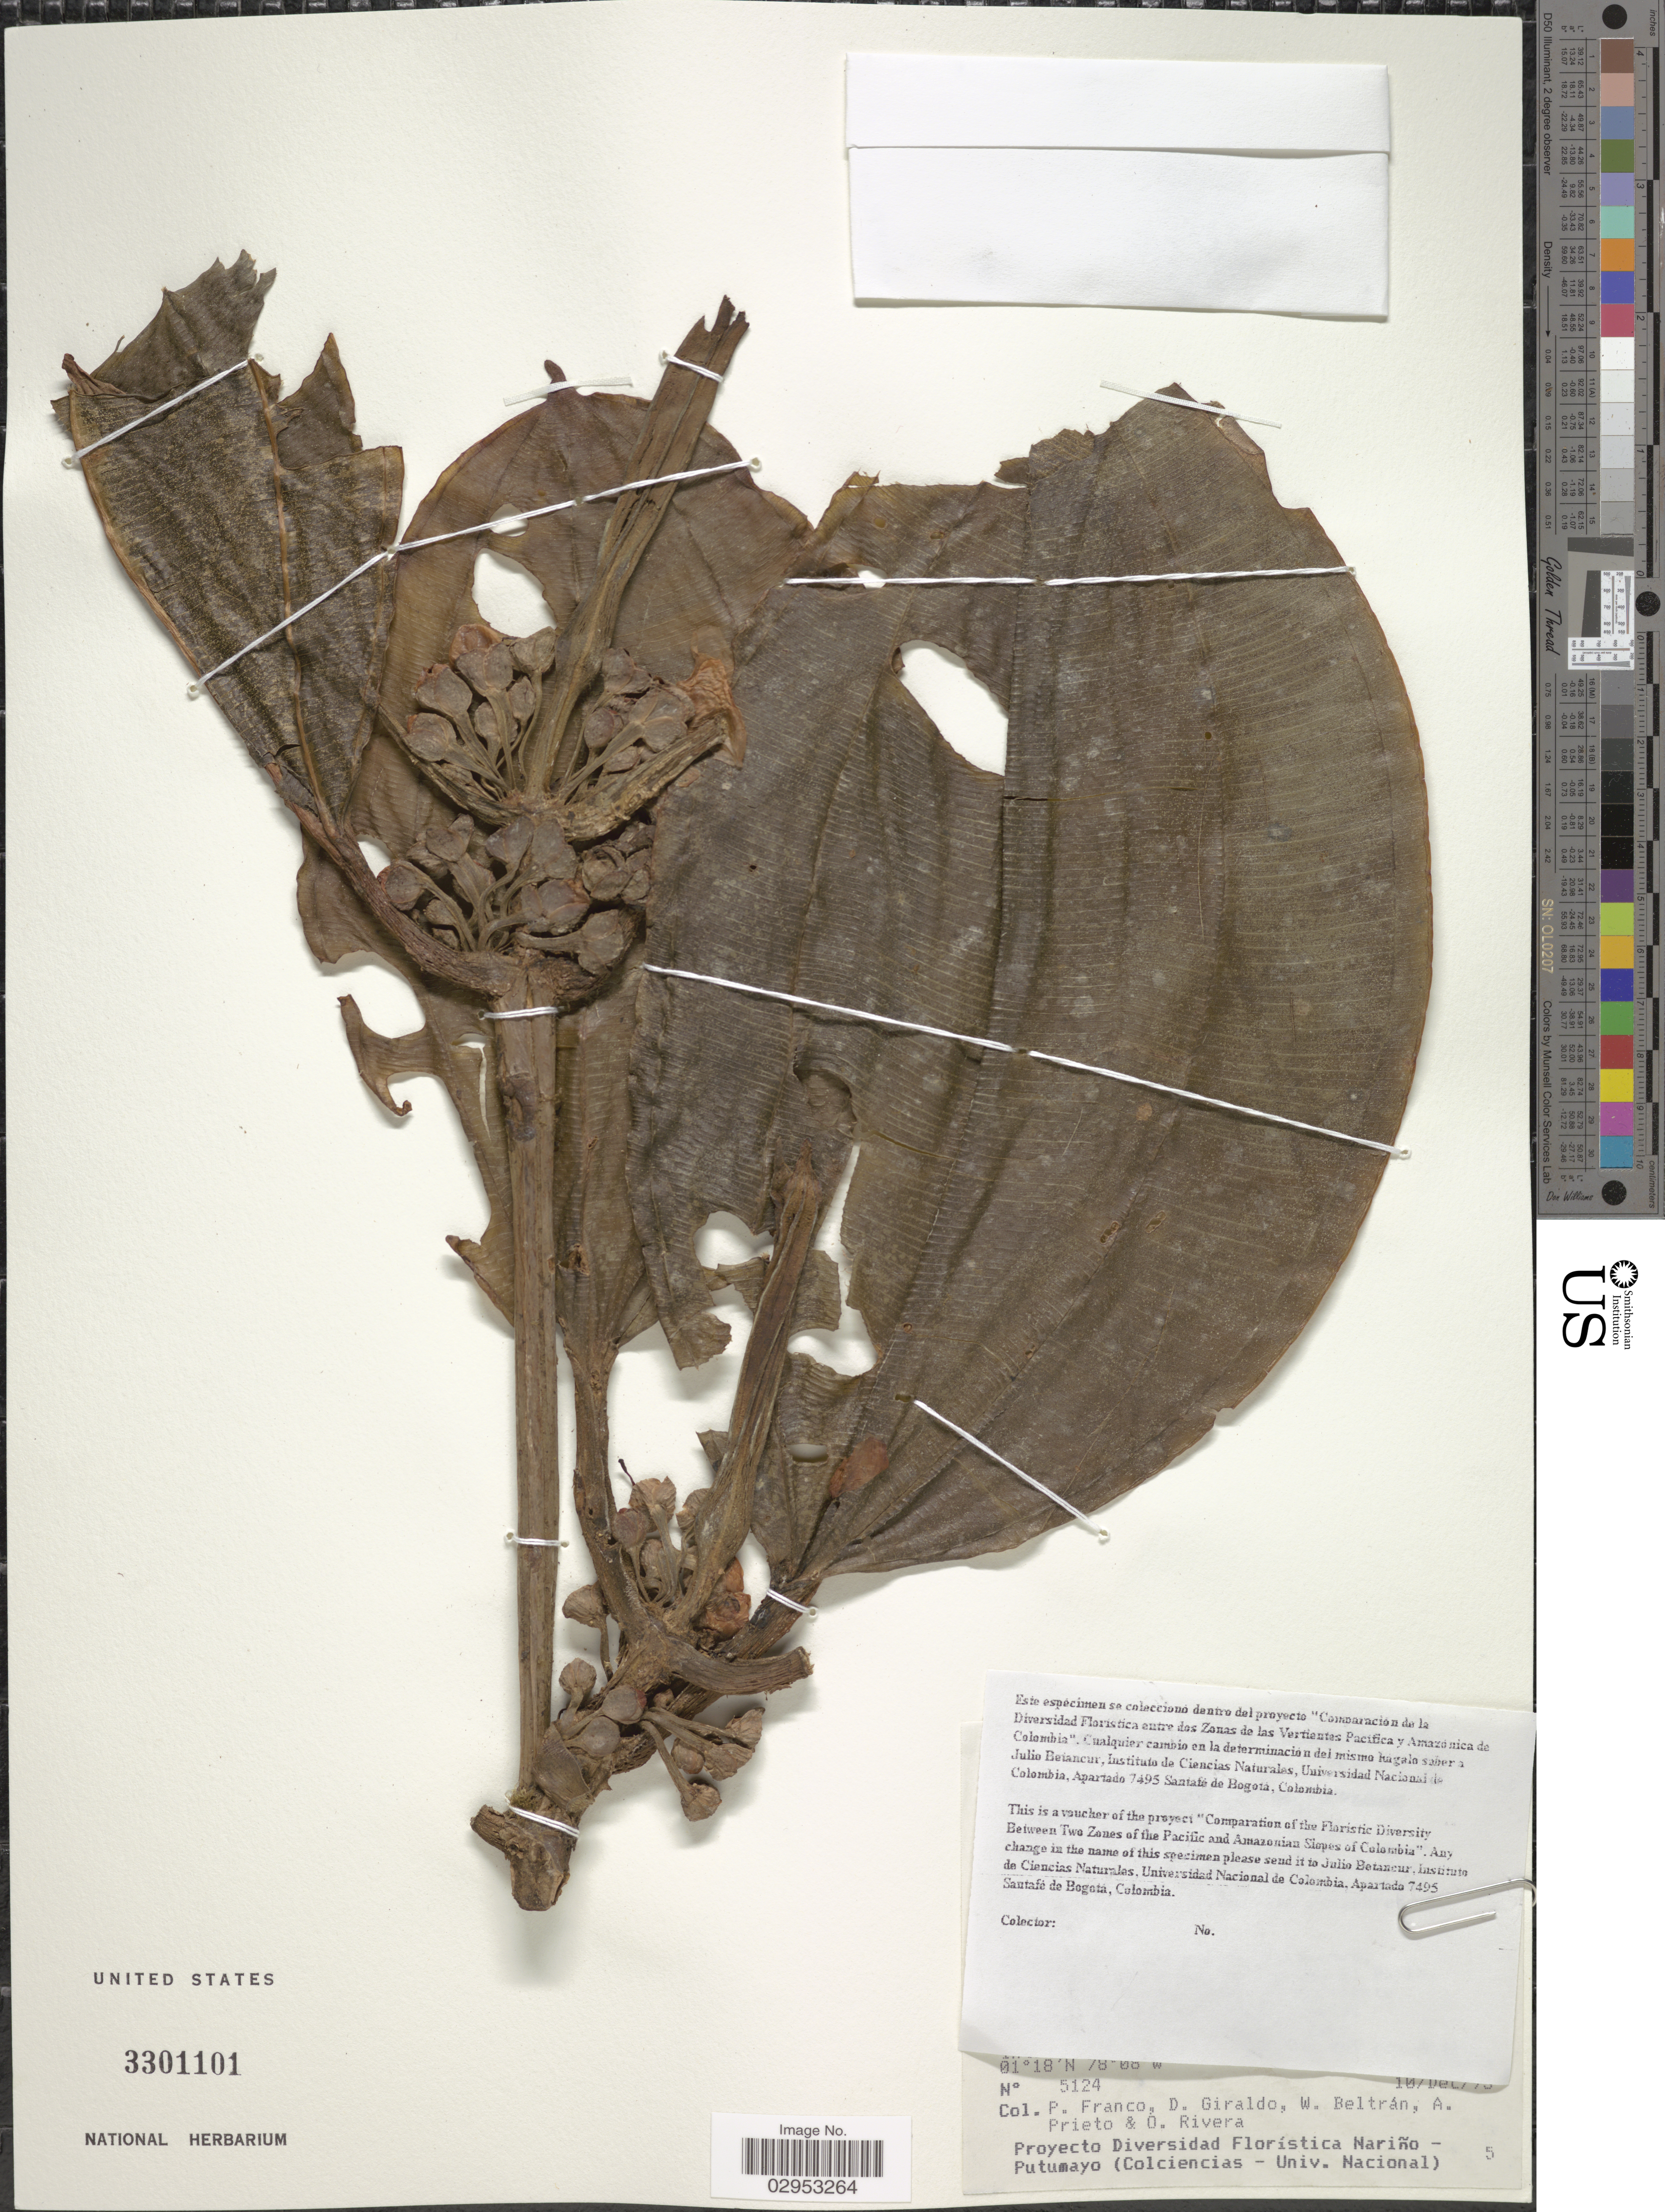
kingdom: Plantae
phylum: Tracheophyta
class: Magnoliopsida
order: Myrtales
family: Melastomataceae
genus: Blakea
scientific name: Blakea punctulata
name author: (Triana) Wurdack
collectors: P. Franco, D. Giraldo, W. Beltran, A. Prieto & O. Rivera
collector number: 5124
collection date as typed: Transcribed d/m/y: 10/12/78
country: Colombia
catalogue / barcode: US 3301101